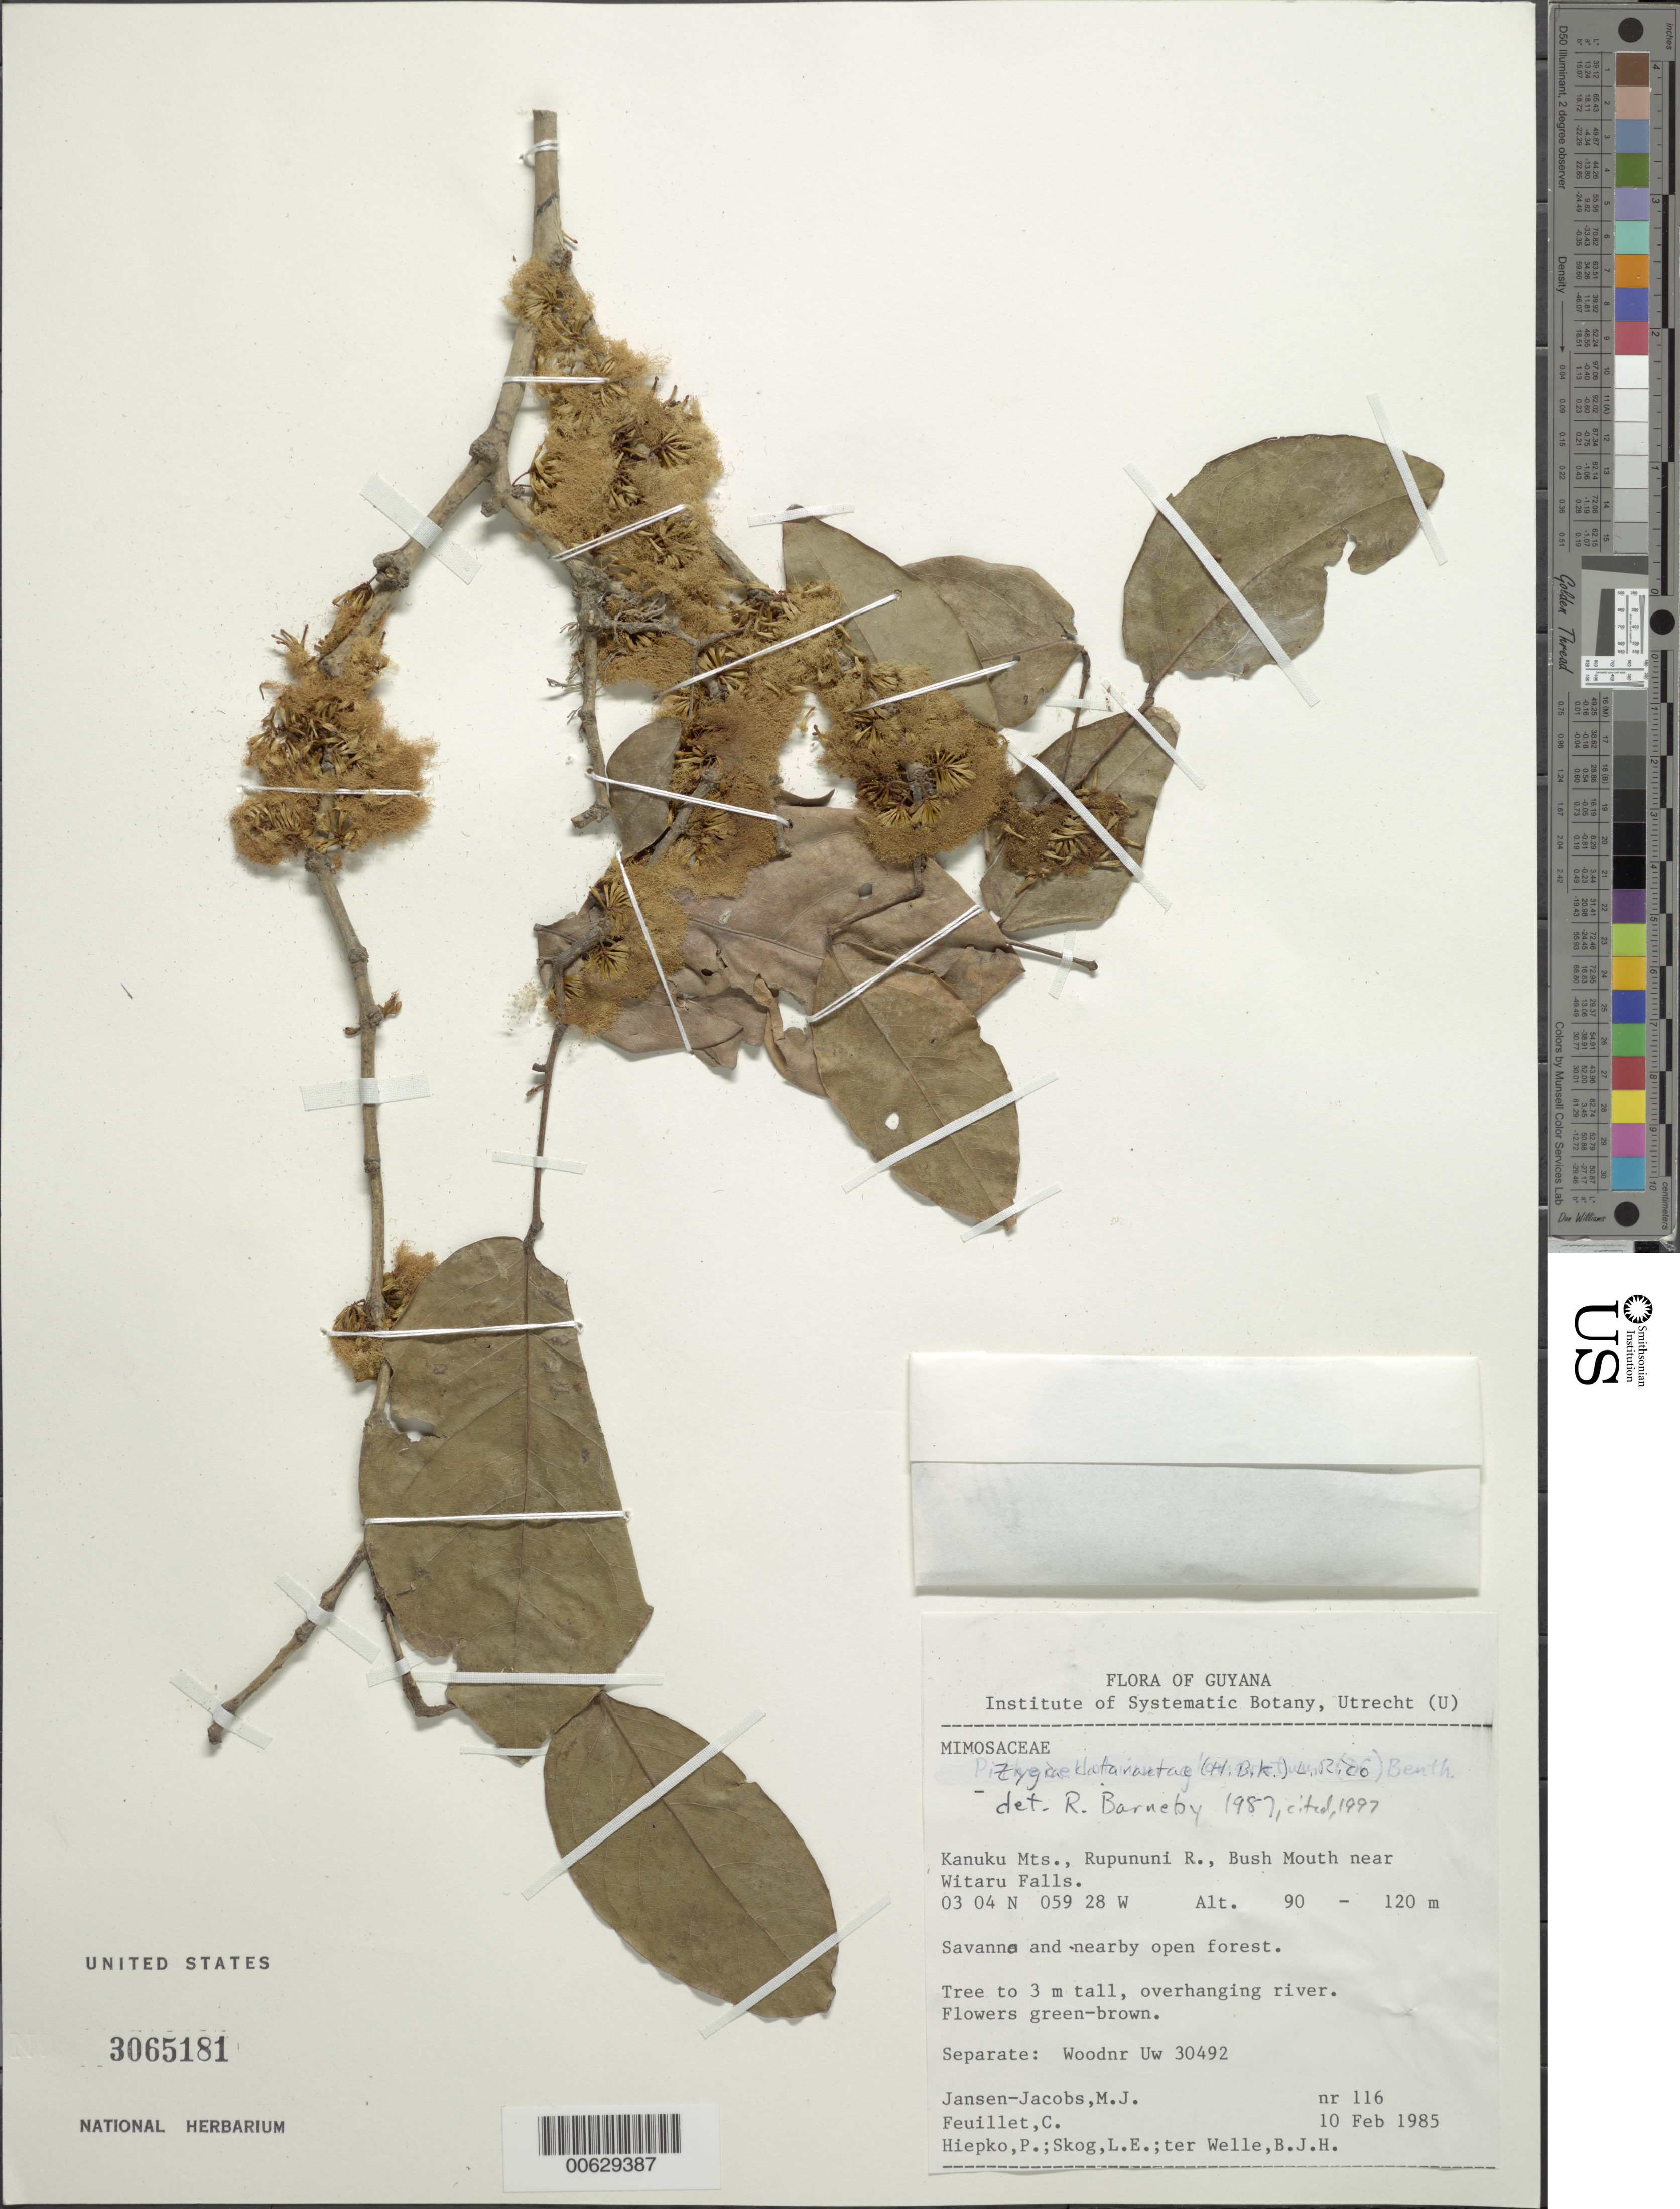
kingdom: Plantae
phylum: Tracheophyta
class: Magnoliopsida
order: Fabales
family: Fabaceae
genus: Zygia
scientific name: Zygia cataractae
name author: (Kunth) L. Rico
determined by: Barneby, Rupert C., (NY)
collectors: M. J. Jansen-Jacobs, C. Feuillet, P. H. Hiepko, L. E. Skog & B. Welle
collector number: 116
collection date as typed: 10-Feb-85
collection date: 1985-02-10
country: Guyana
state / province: U. Takutu-U. Essequibo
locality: Kanuku Mts., Rupununi R., Bush Mouth near Witaru Falls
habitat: Savanna, nearby open forest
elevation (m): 90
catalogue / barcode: US 3065181